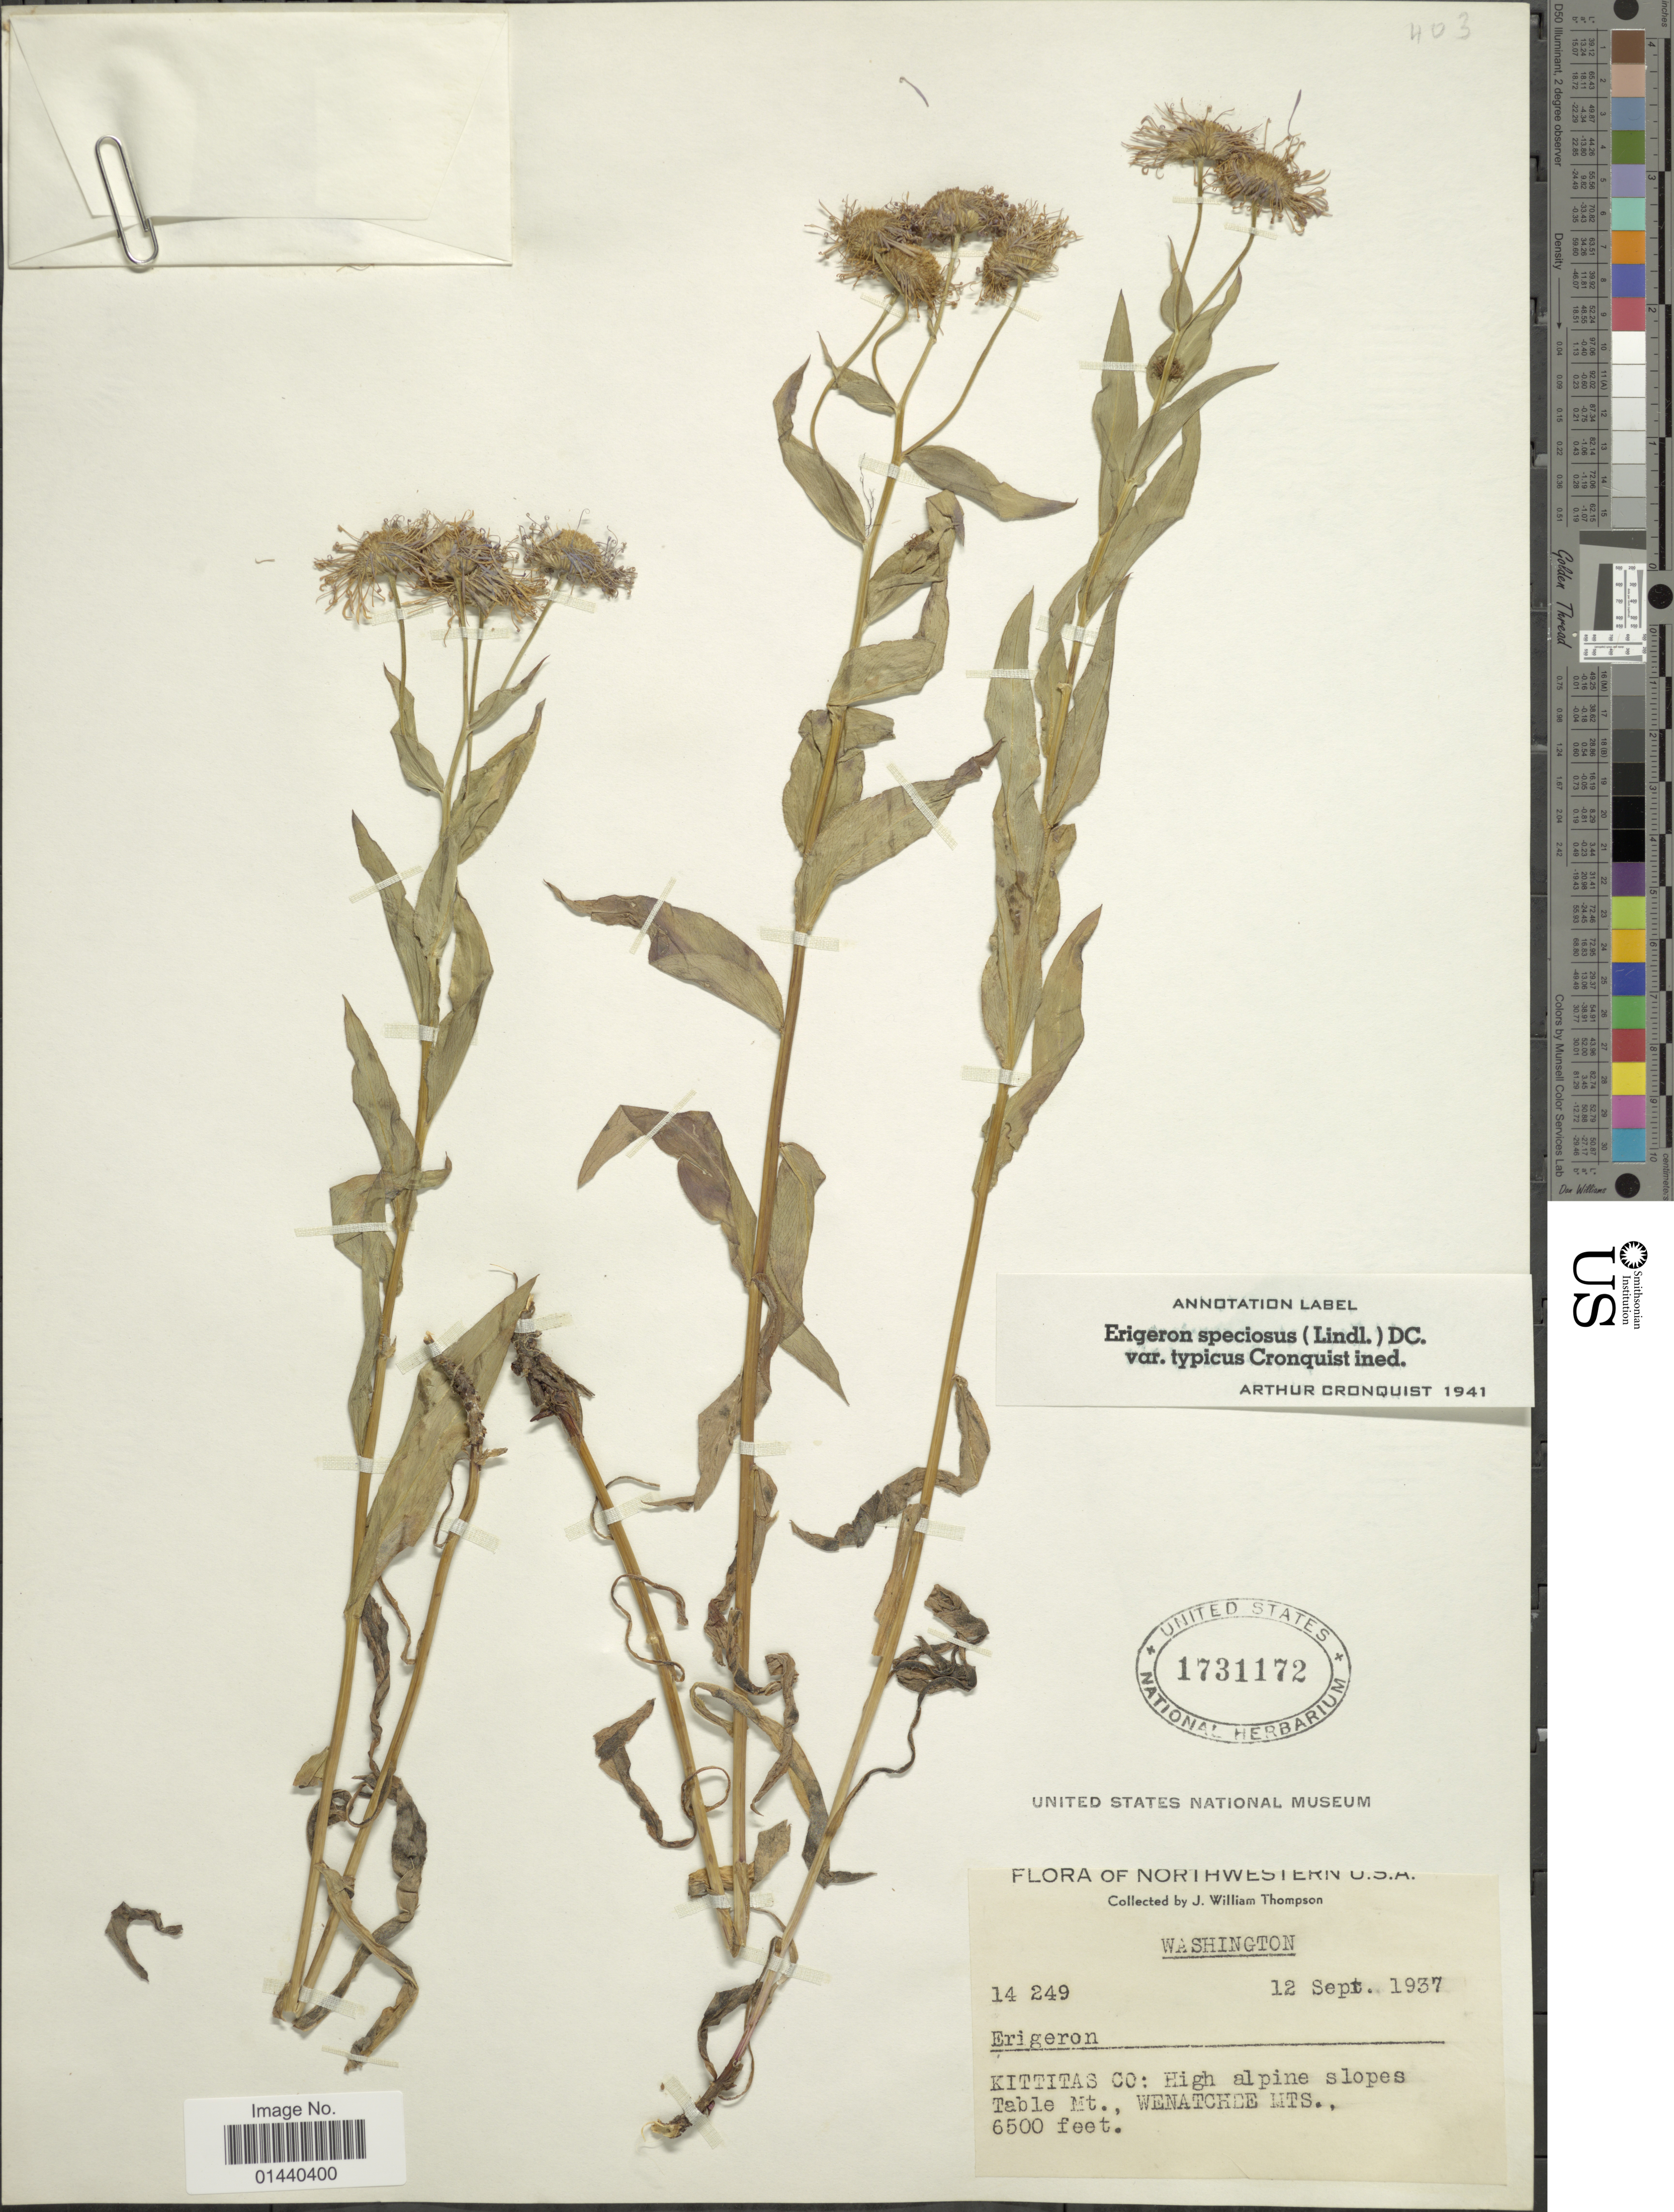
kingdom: Plantae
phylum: Tracheophyta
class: Magnoliopsida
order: Asterales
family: Asteraceae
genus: Erigeron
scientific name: Erigeron speciosus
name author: (Lindl.) DC.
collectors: J. W. Thompson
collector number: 14249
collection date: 1937-09-12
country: United States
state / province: Washington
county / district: Kittitas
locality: Northwestern U.S.A. Kittitas Co: High alpine slopes Table Mt., Wenatchee Mts.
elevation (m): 1981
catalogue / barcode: US 1731172